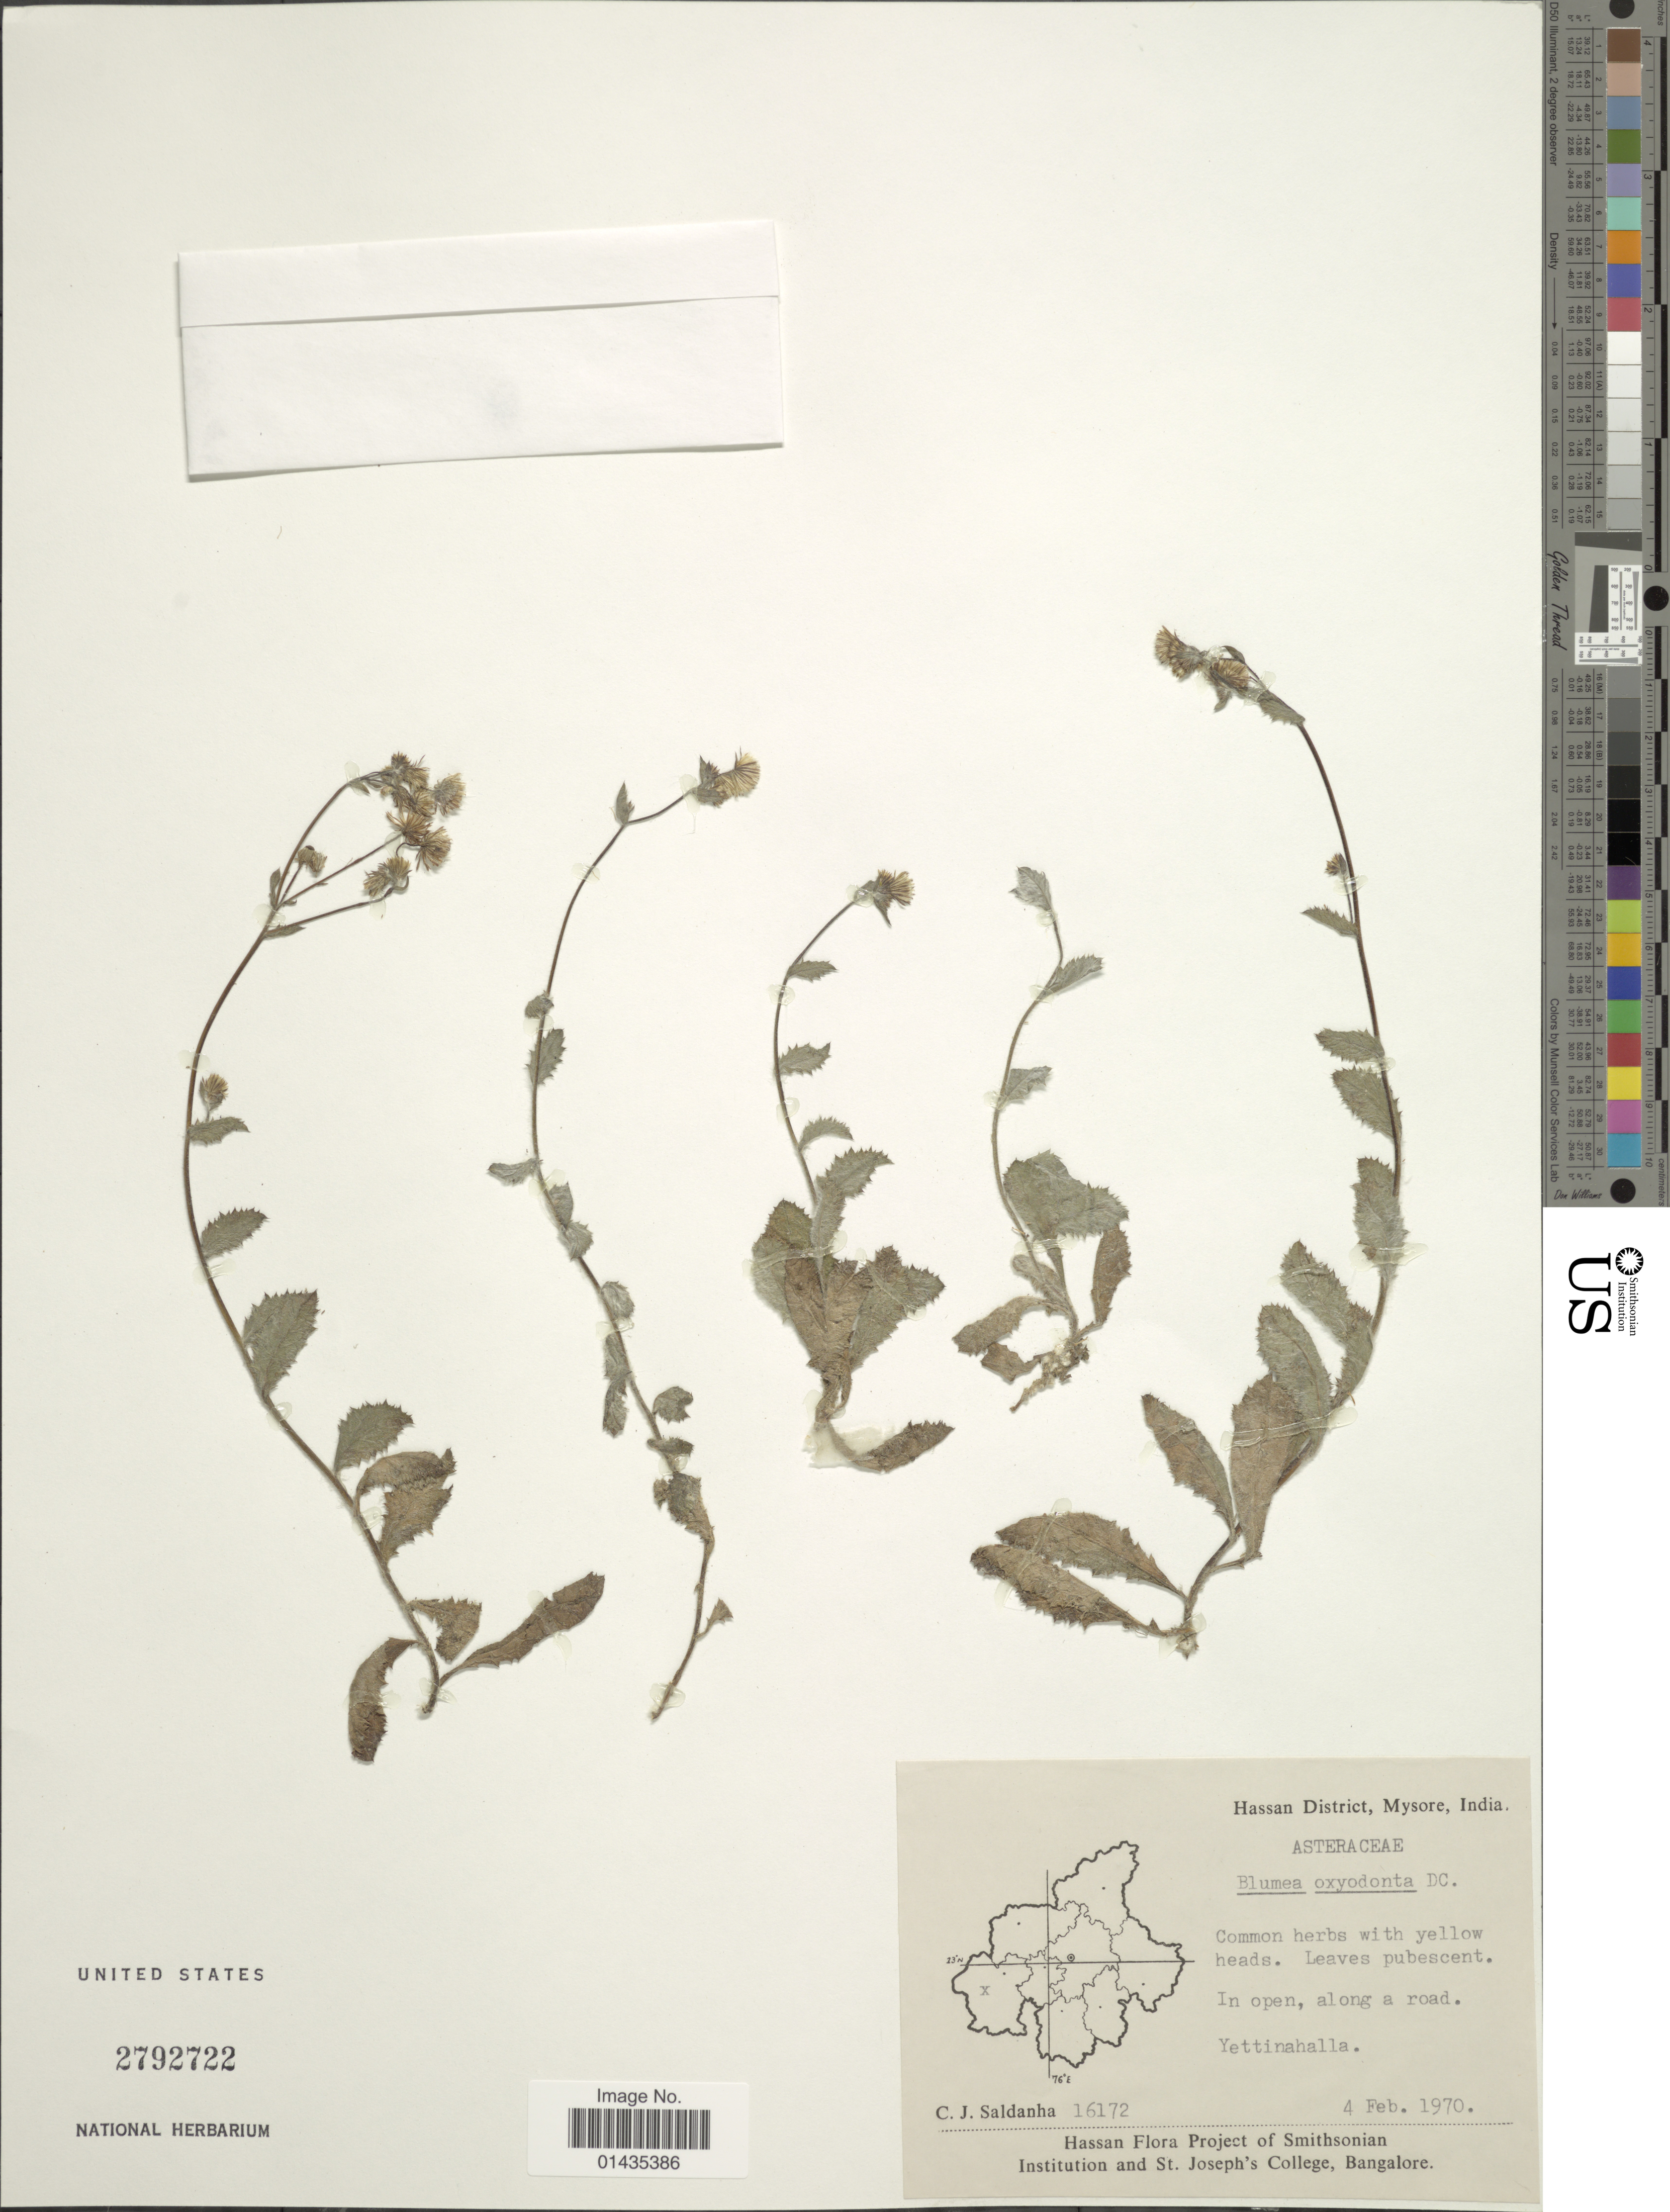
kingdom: Plantae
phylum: Tracheophyta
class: Magnoliopsida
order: Asterales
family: Asteraceae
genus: Blumea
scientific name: Blumea oxyodonta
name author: DC.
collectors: C. J. Saldanha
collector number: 16172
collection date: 1970-02-04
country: India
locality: Hassan District, Mysore, Yettinahalla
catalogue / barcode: US 2792722